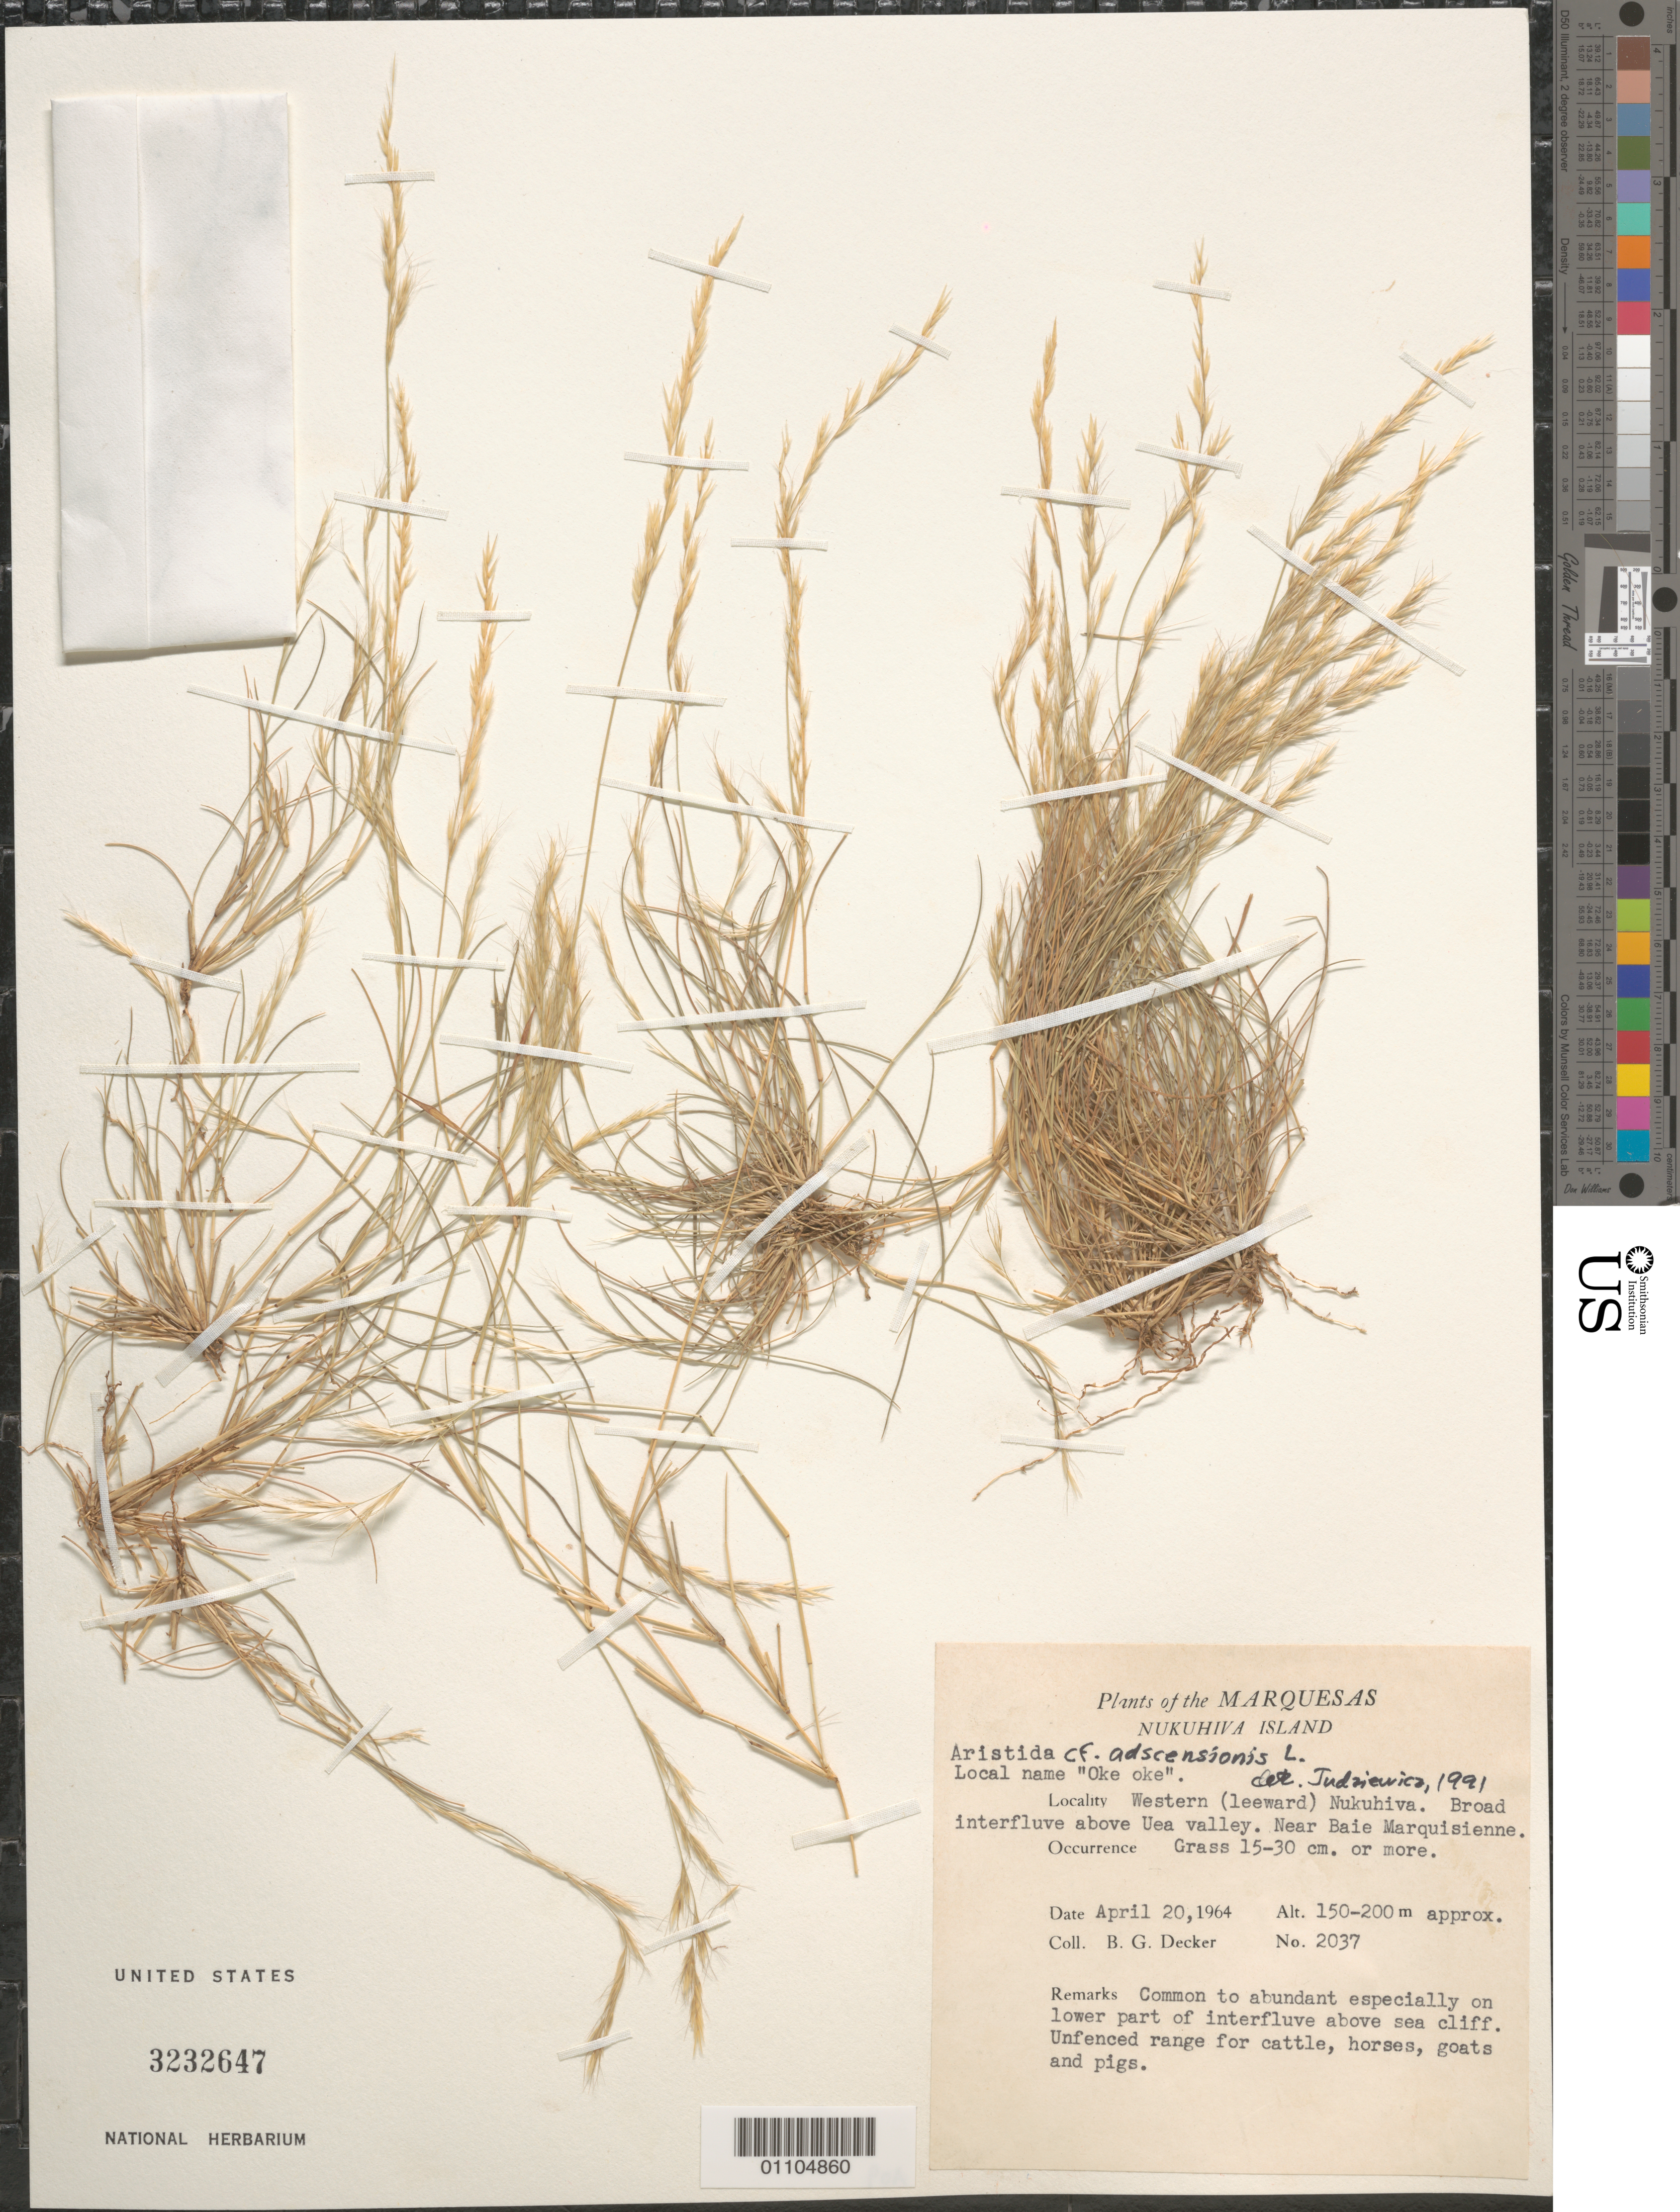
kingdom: Plantae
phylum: Tracheophyta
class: Liliopsida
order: Poales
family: Poaceae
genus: Aristida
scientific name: Aristida adscensionis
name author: L.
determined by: Judziewicz, E. J.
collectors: B. G. Decker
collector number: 2037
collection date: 1964-04-20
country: French Polynesia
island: Nuku Hiva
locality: W (leeward) Nuku Hiva, broad interfluve above Uea Valley, near Baie Marquisienne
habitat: Common to abundant especially on lower part of interfluve above sea cliff. Unfenced range for cattle, horses, goats, and pigs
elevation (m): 150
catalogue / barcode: US 3232647